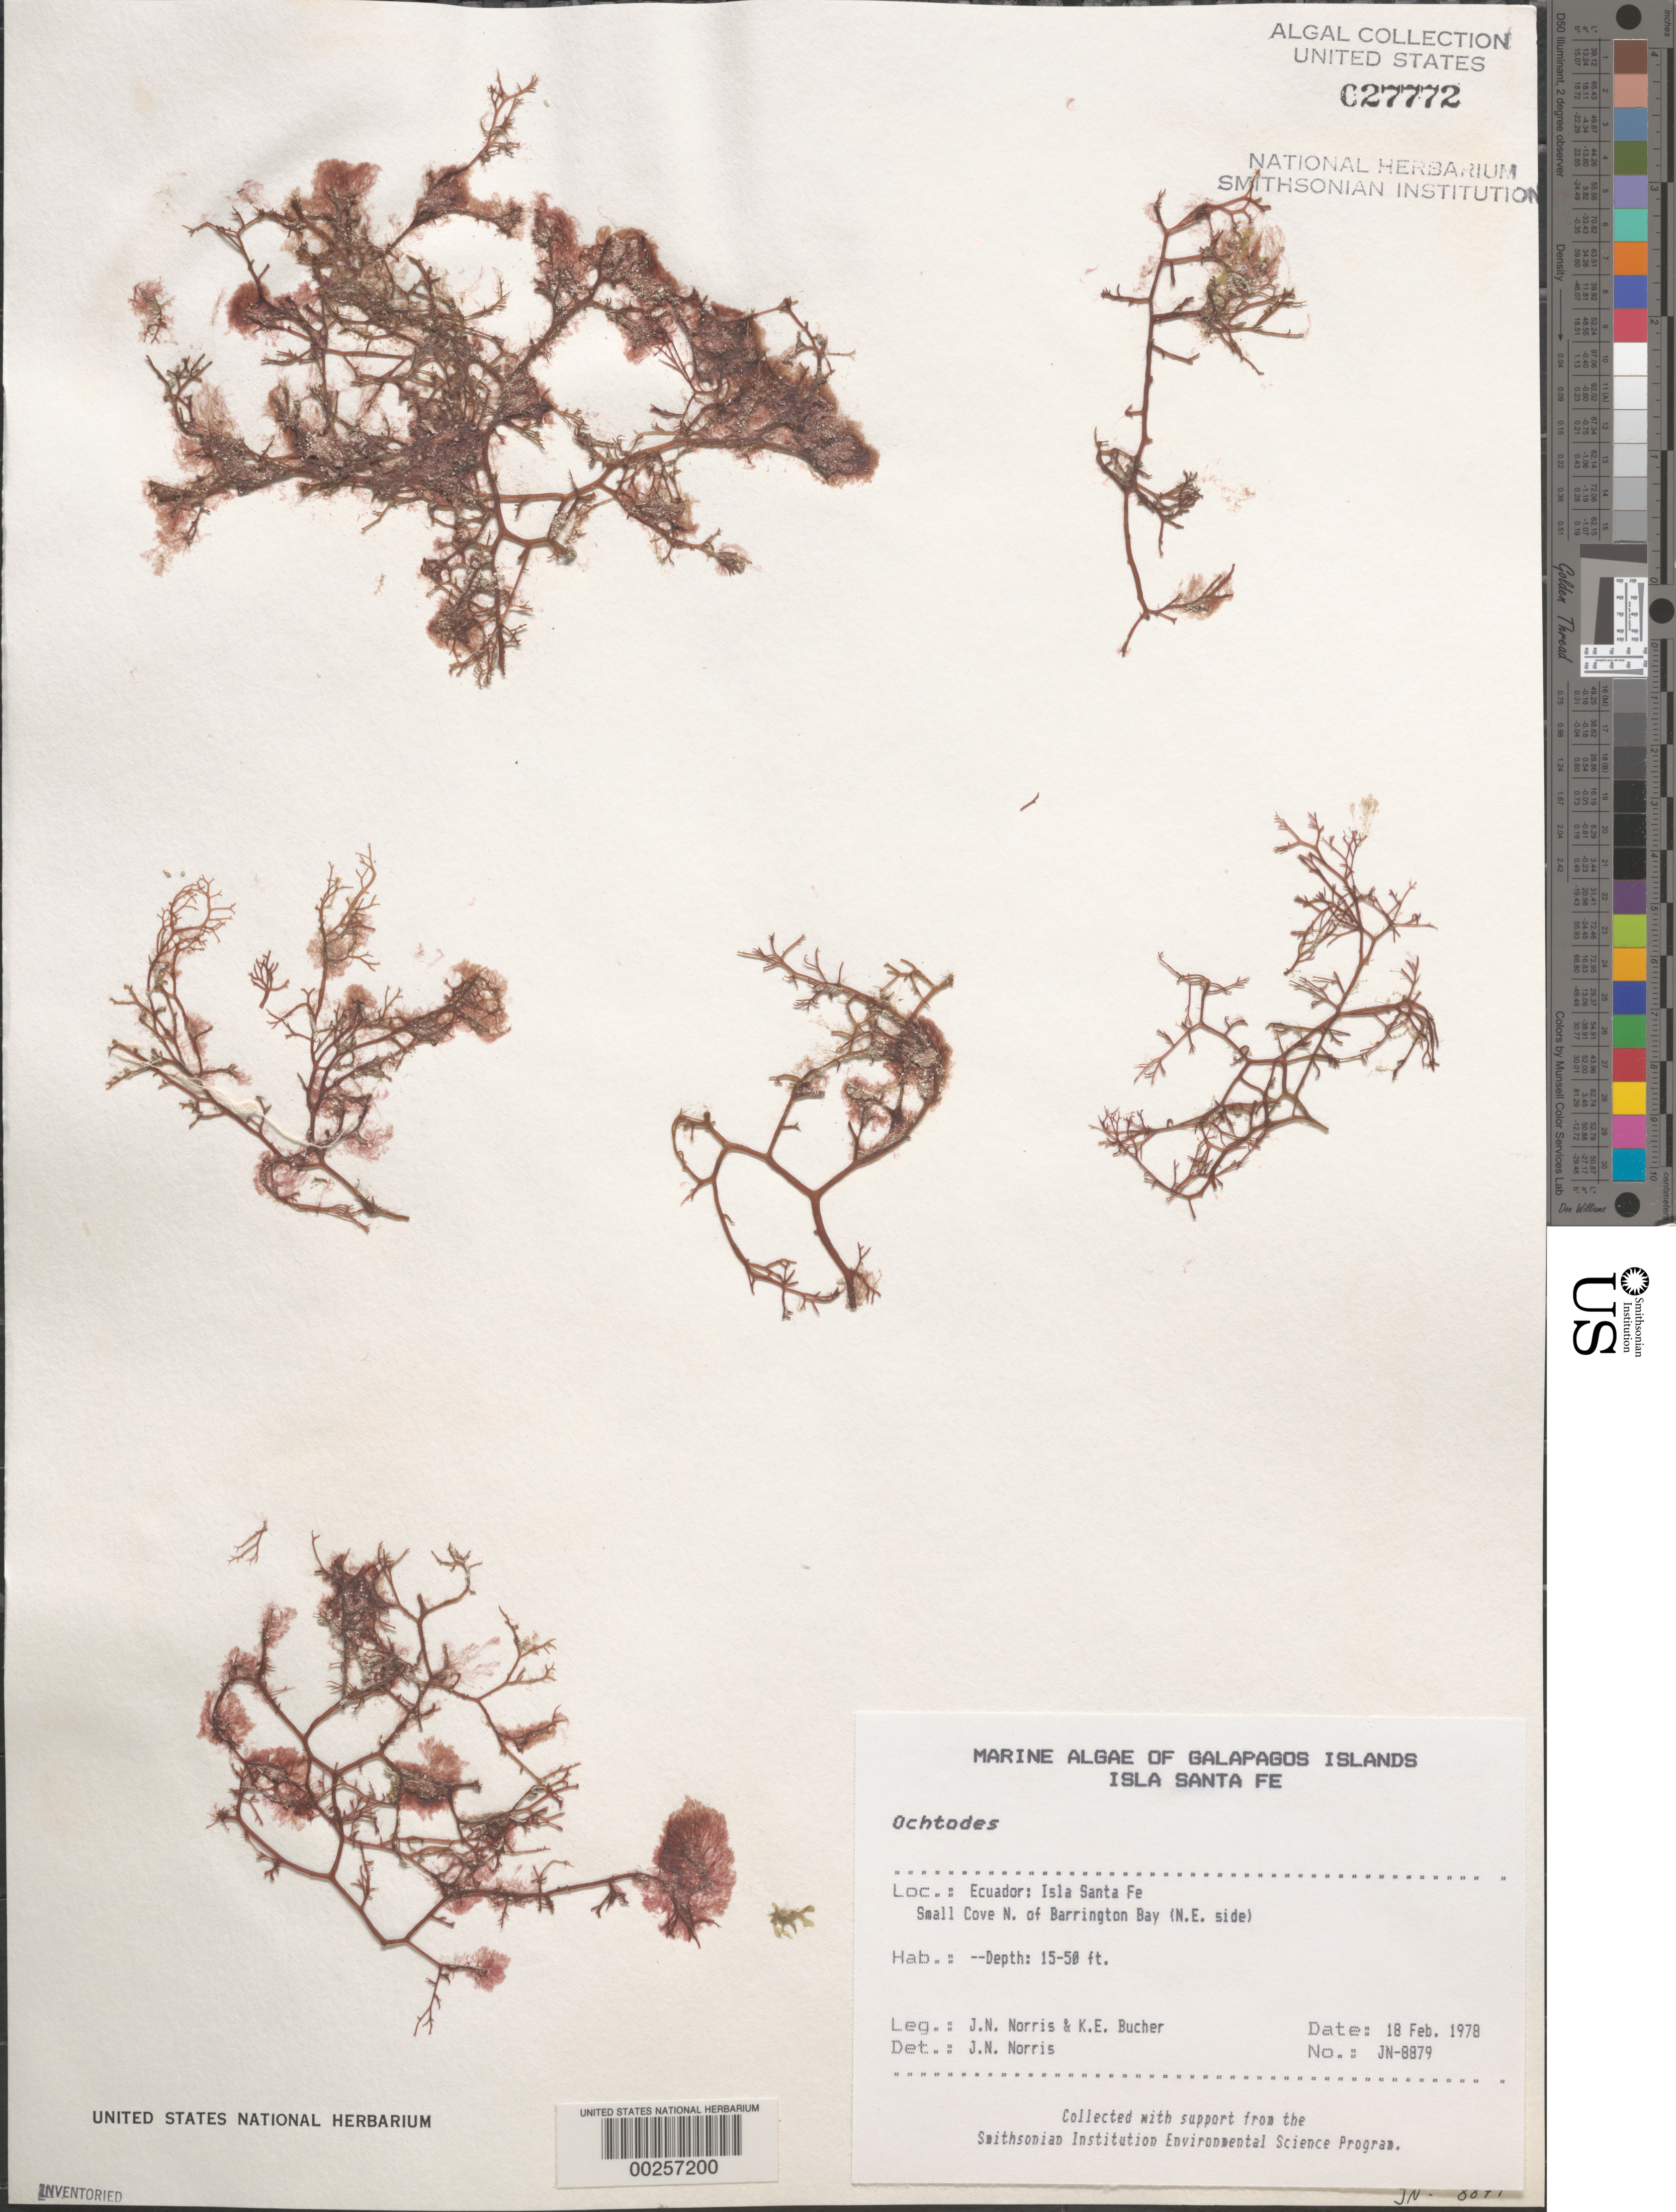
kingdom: Plantae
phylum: Rhodophyta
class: Florideophyceae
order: Gigartinales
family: Rhizophyllidaceae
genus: Ochtodes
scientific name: Ochtodes sp.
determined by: Norris, James N.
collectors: J. N. Norris & K. E. Bucher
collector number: JN-8879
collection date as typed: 18 Feb 1978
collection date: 1978-02-18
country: Ecuador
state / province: Colón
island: Santa Fe [Barrington]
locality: Small cove north of Barrington Bay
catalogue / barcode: US 27772